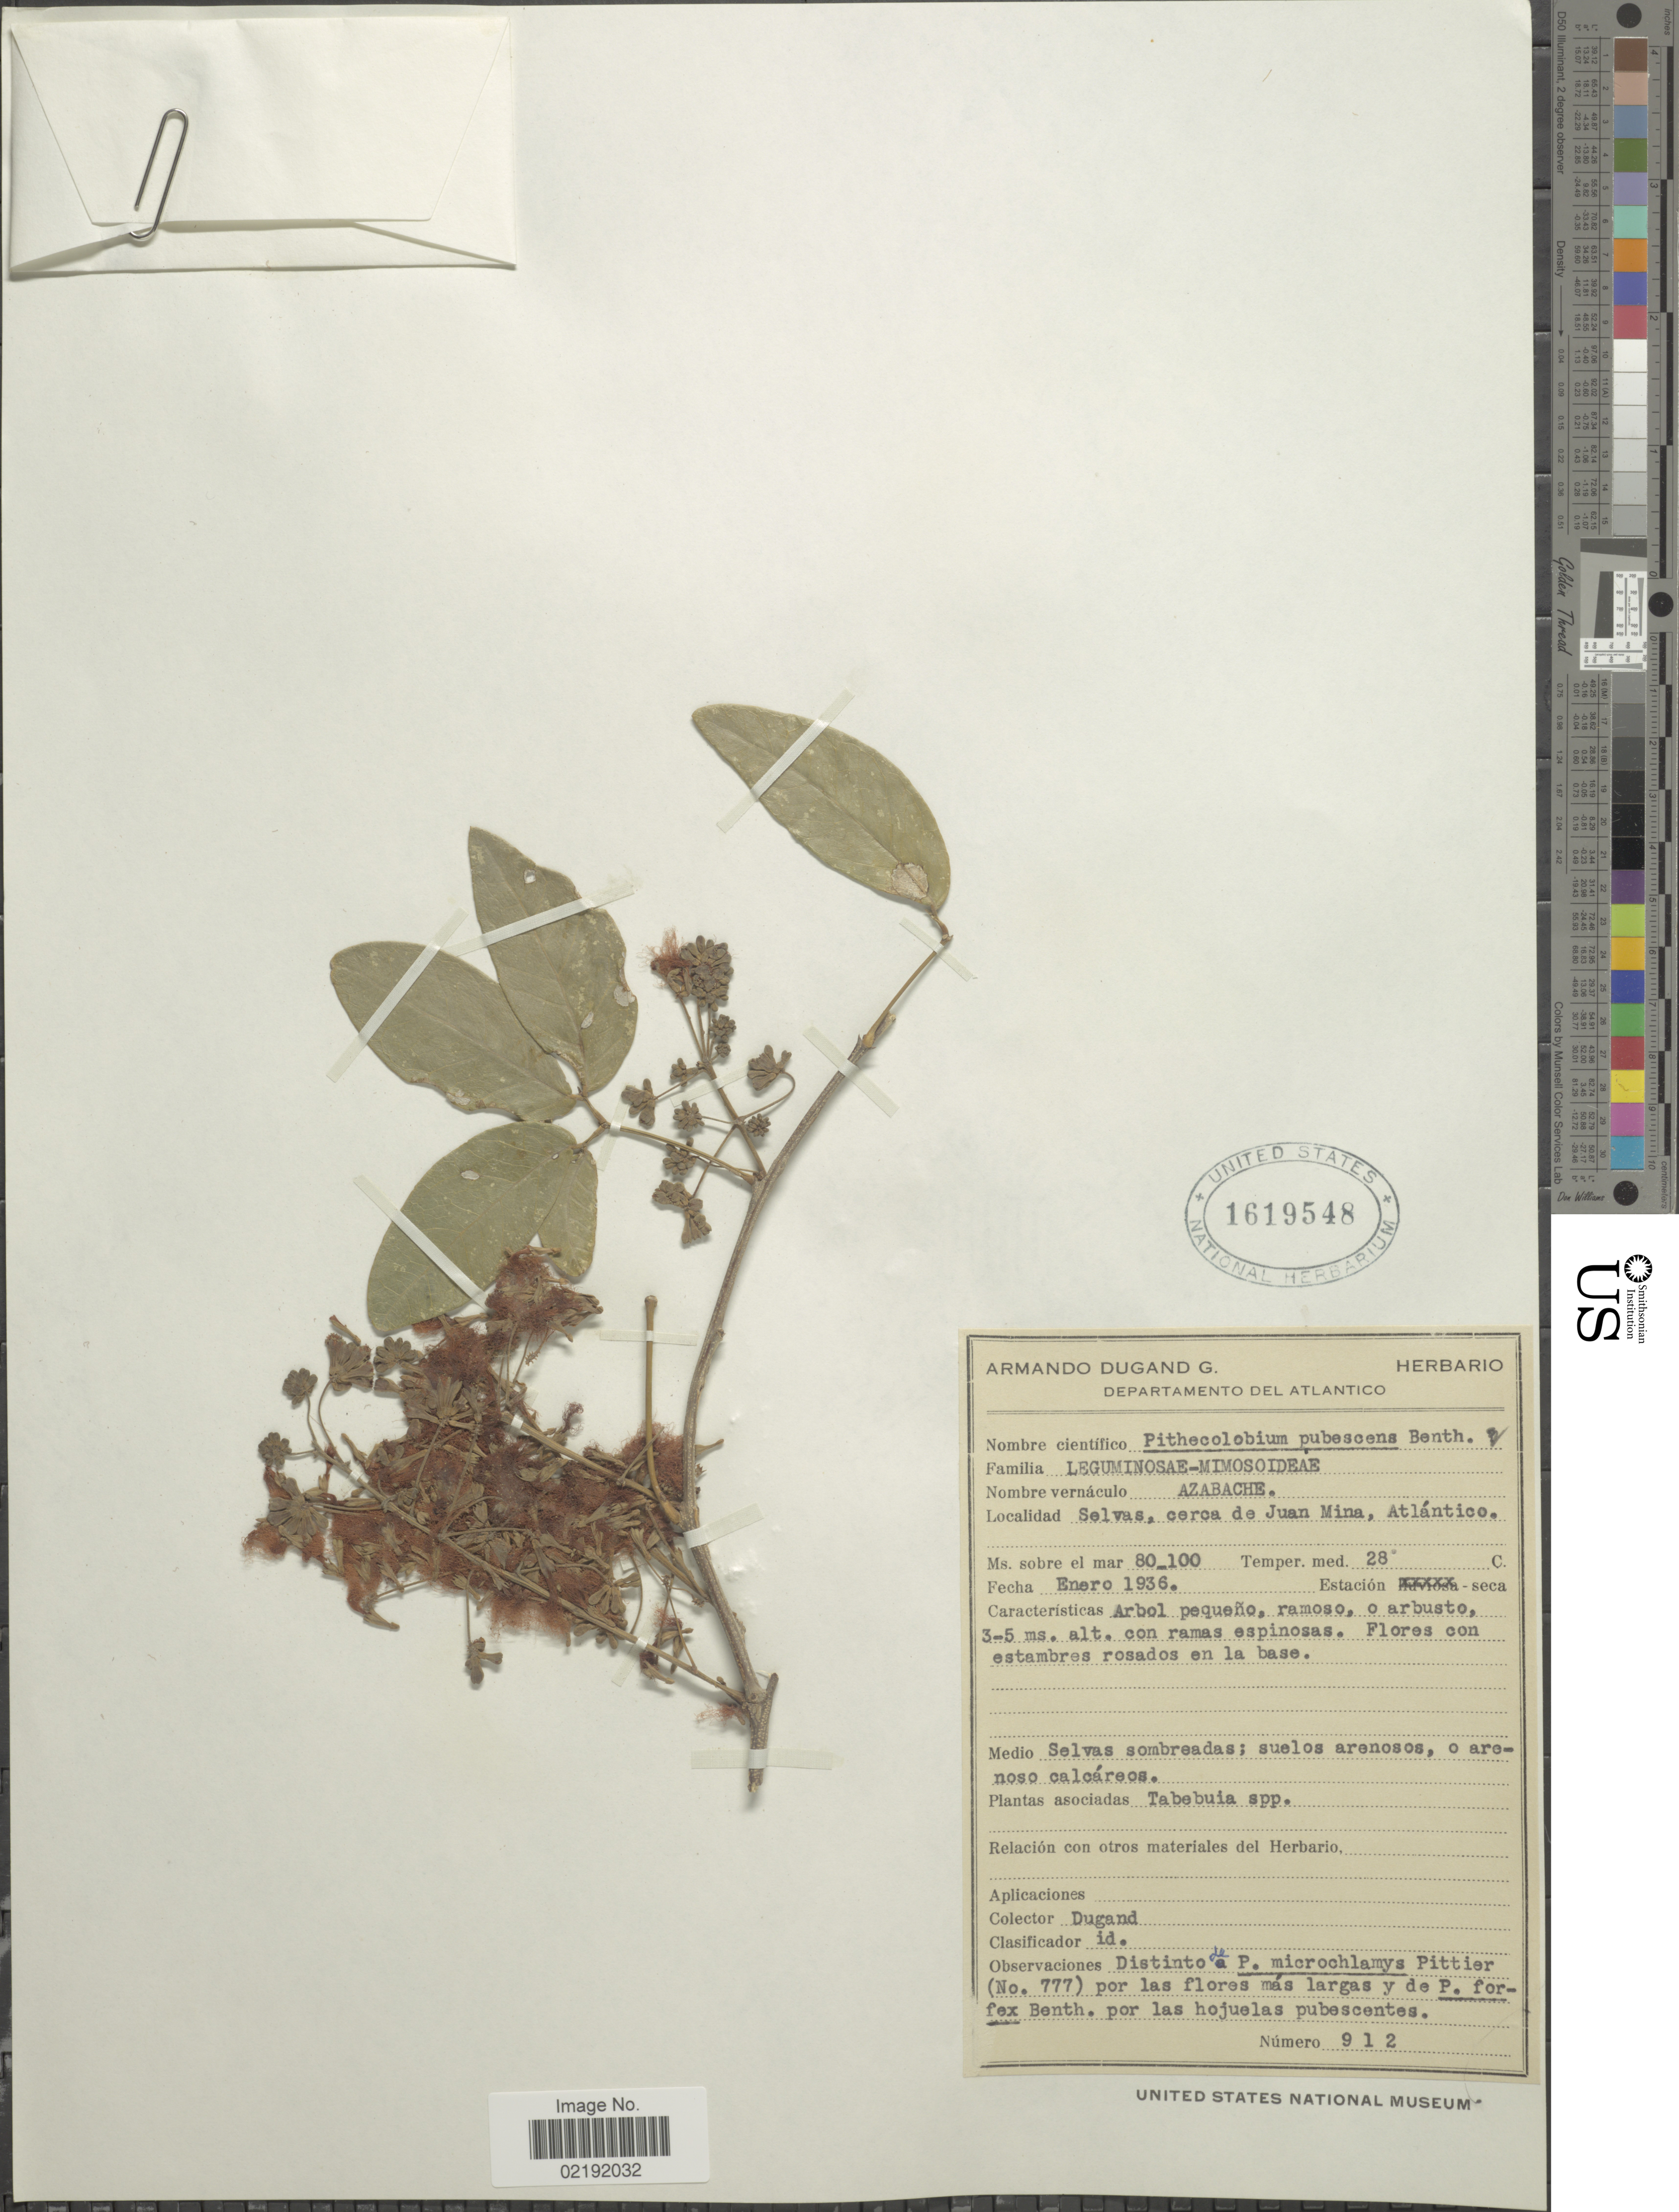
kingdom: Plantae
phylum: Tracheophyta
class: Magnoliopsida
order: Fabales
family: Fabaceae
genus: Pithecellobium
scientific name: Pithecellobium roseum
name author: (Vahl) Barneby & J.W. Grimes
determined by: U.S. National Herbarium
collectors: A. Dugand G.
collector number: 912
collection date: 1936-01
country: Colombia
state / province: Atlántico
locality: Departamento del Atlantico. Selvas, cerca de Juan Mina, Atlántico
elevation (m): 80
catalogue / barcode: US 1619548